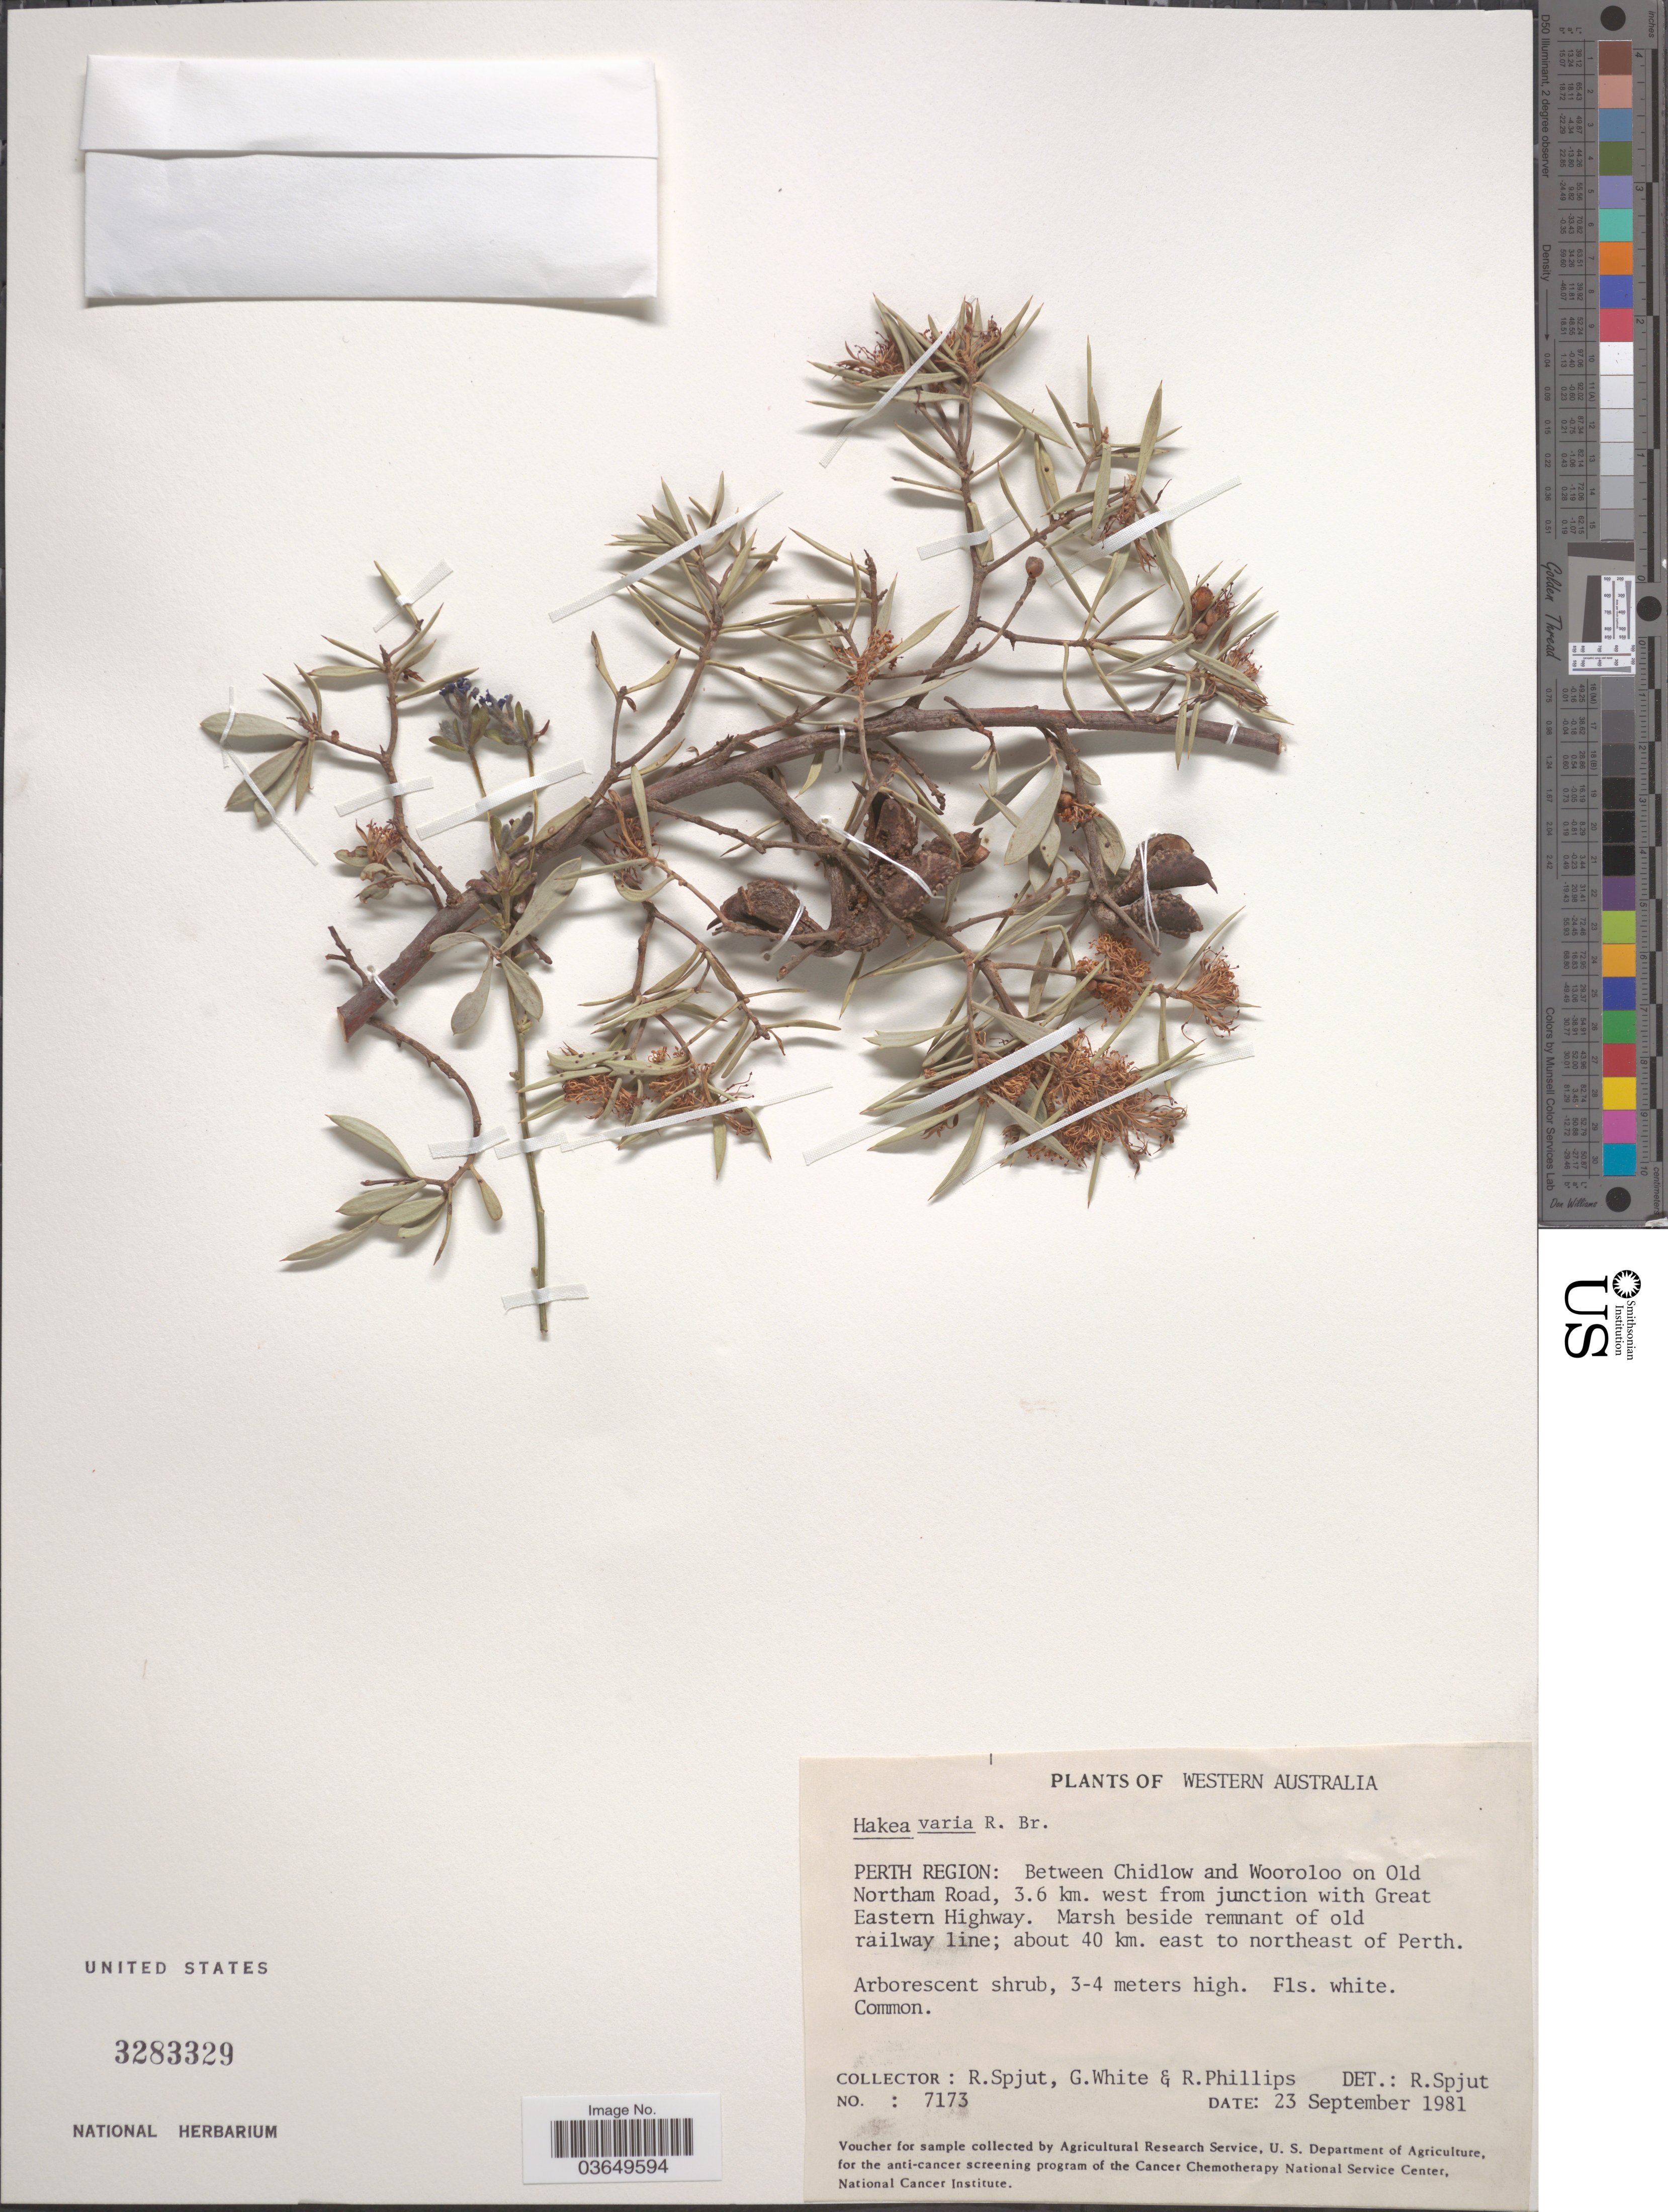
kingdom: Plantae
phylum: Tracheophyta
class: Magnoliopsida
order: Proteales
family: Proteaceae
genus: Hakea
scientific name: Hakea varia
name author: R. Br.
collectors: R. Spjut, G. White & R. Phillips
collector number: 7173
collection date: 1981-09-23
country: Australia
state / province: Western Australia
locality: Perth Region: Between Chidlow and Wooroloo on Old Northam Road, 3.6 km. west from junction with Great Eastern Highway. About 40 km. east to northeast of Perth.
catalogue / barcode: US 3283329